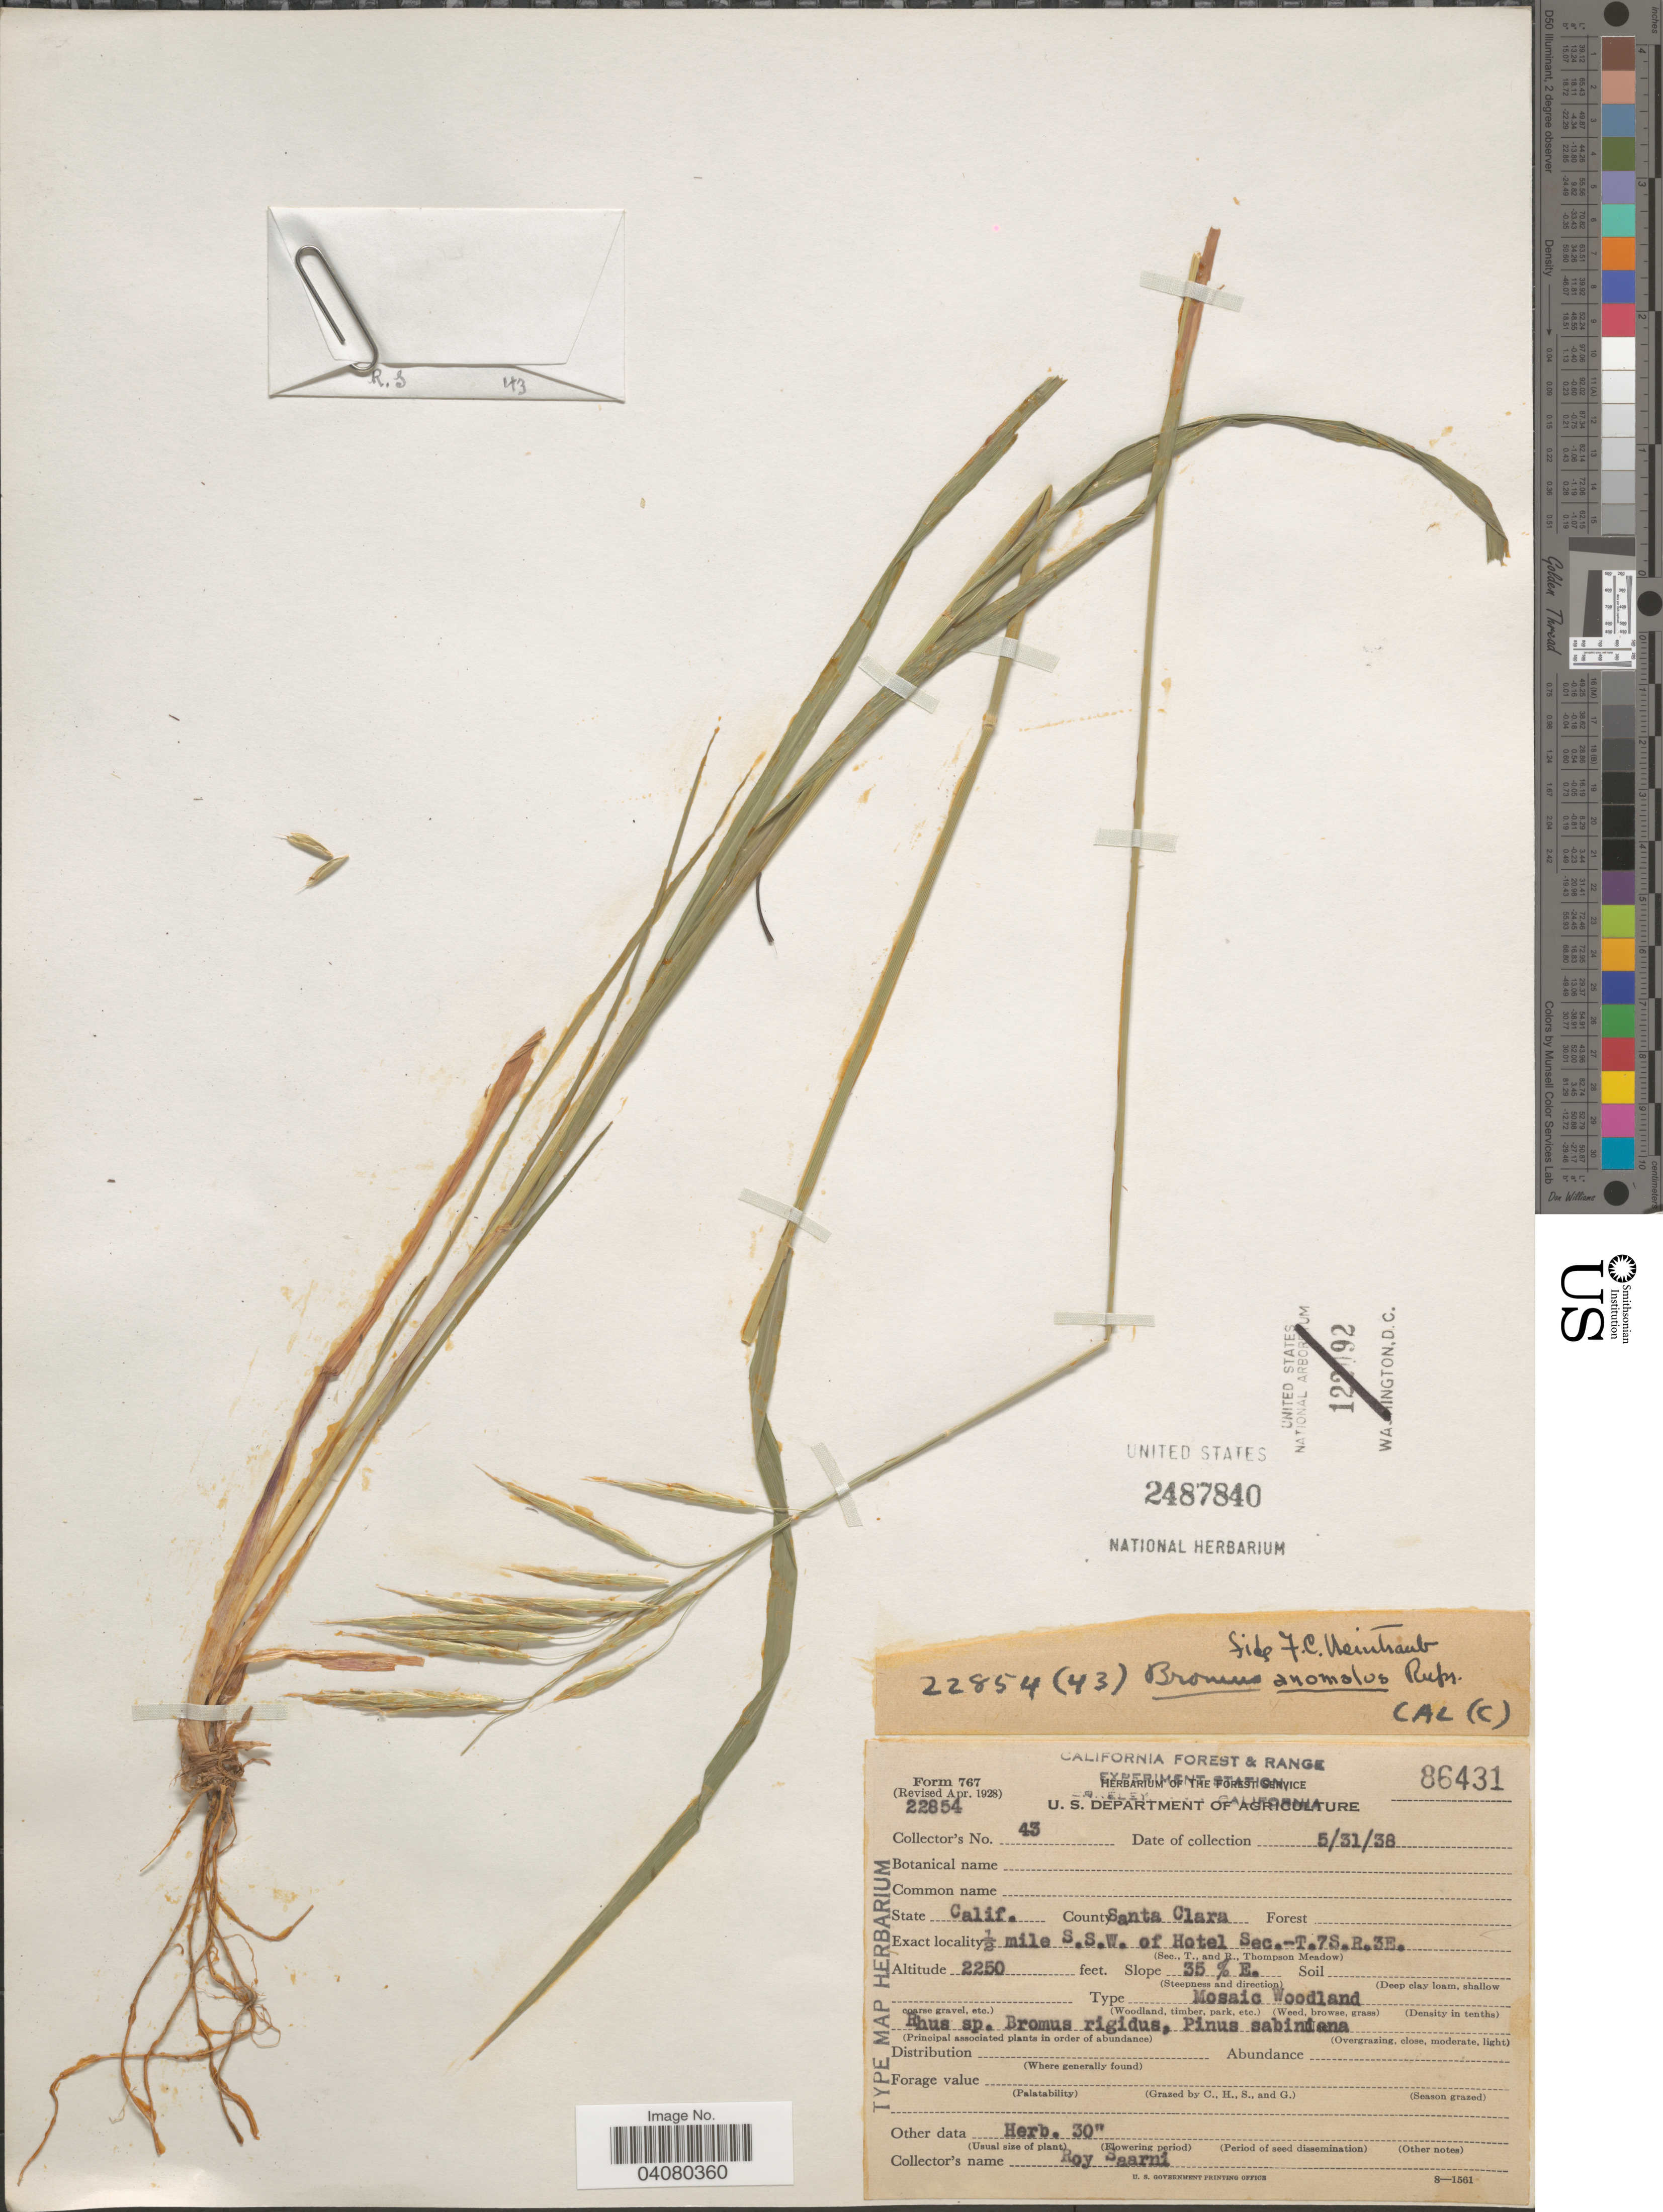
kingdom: Plantae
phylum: Tracheophyta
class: Liliopsida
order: Poales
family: Poaceae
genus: Bromus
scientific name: Bromus anomalus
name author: Rupr. ex E. Fourn.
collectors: R. Saarni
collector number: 45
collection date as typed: Transcribed d/m/y: 31/5/38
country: United States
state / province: California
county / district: Santa Clara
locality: County Santa Clara. ½ mile S.S.W. of Hotel Sec.-T.7S.R.3E.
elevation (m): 686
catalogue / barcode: US 2487840